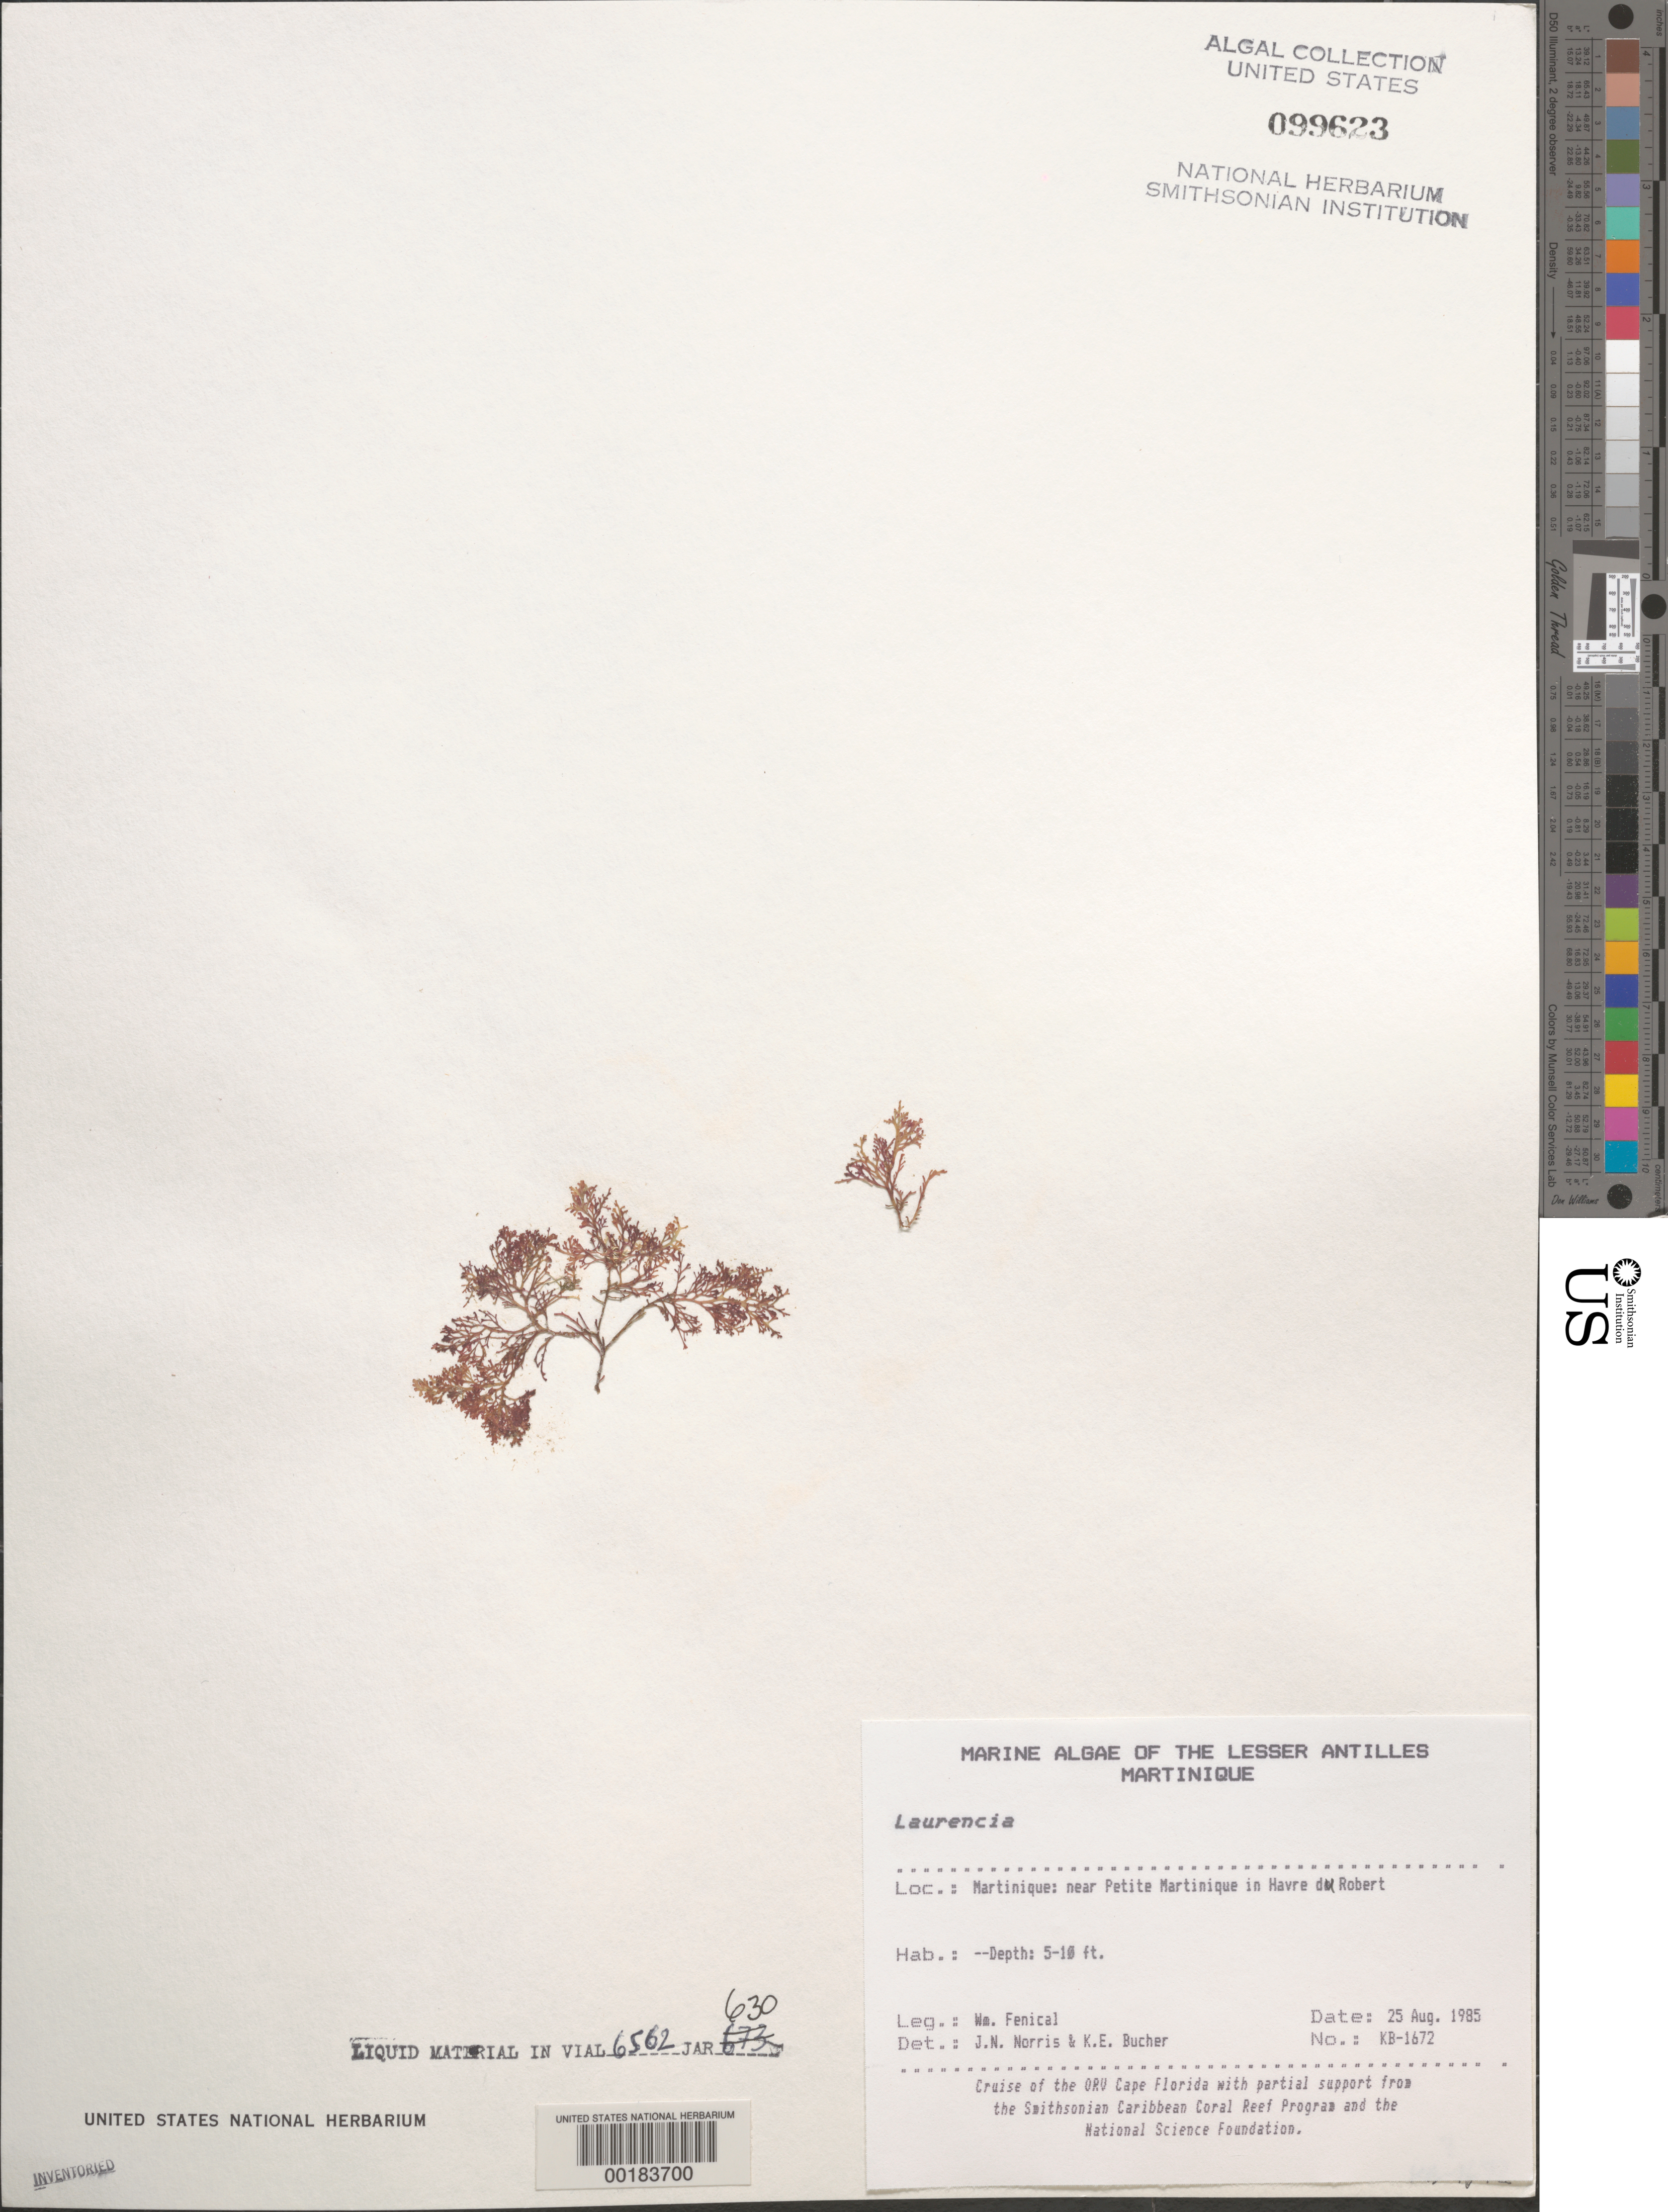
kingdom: Plantae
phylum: Rhodophyta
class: Florideophyceae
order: Ceramiales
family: Rhodomelaceae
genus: Laurencia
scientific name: Laurencia sp.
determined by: Norris, J. N.; Bucher, K. E.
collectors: W. Fenical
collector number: Kb-1672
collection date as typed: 25 Aug 1985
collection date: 1985-08-25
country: Martinique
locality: Near Petite Martinique, Havre du Robert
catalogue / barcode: US 99623